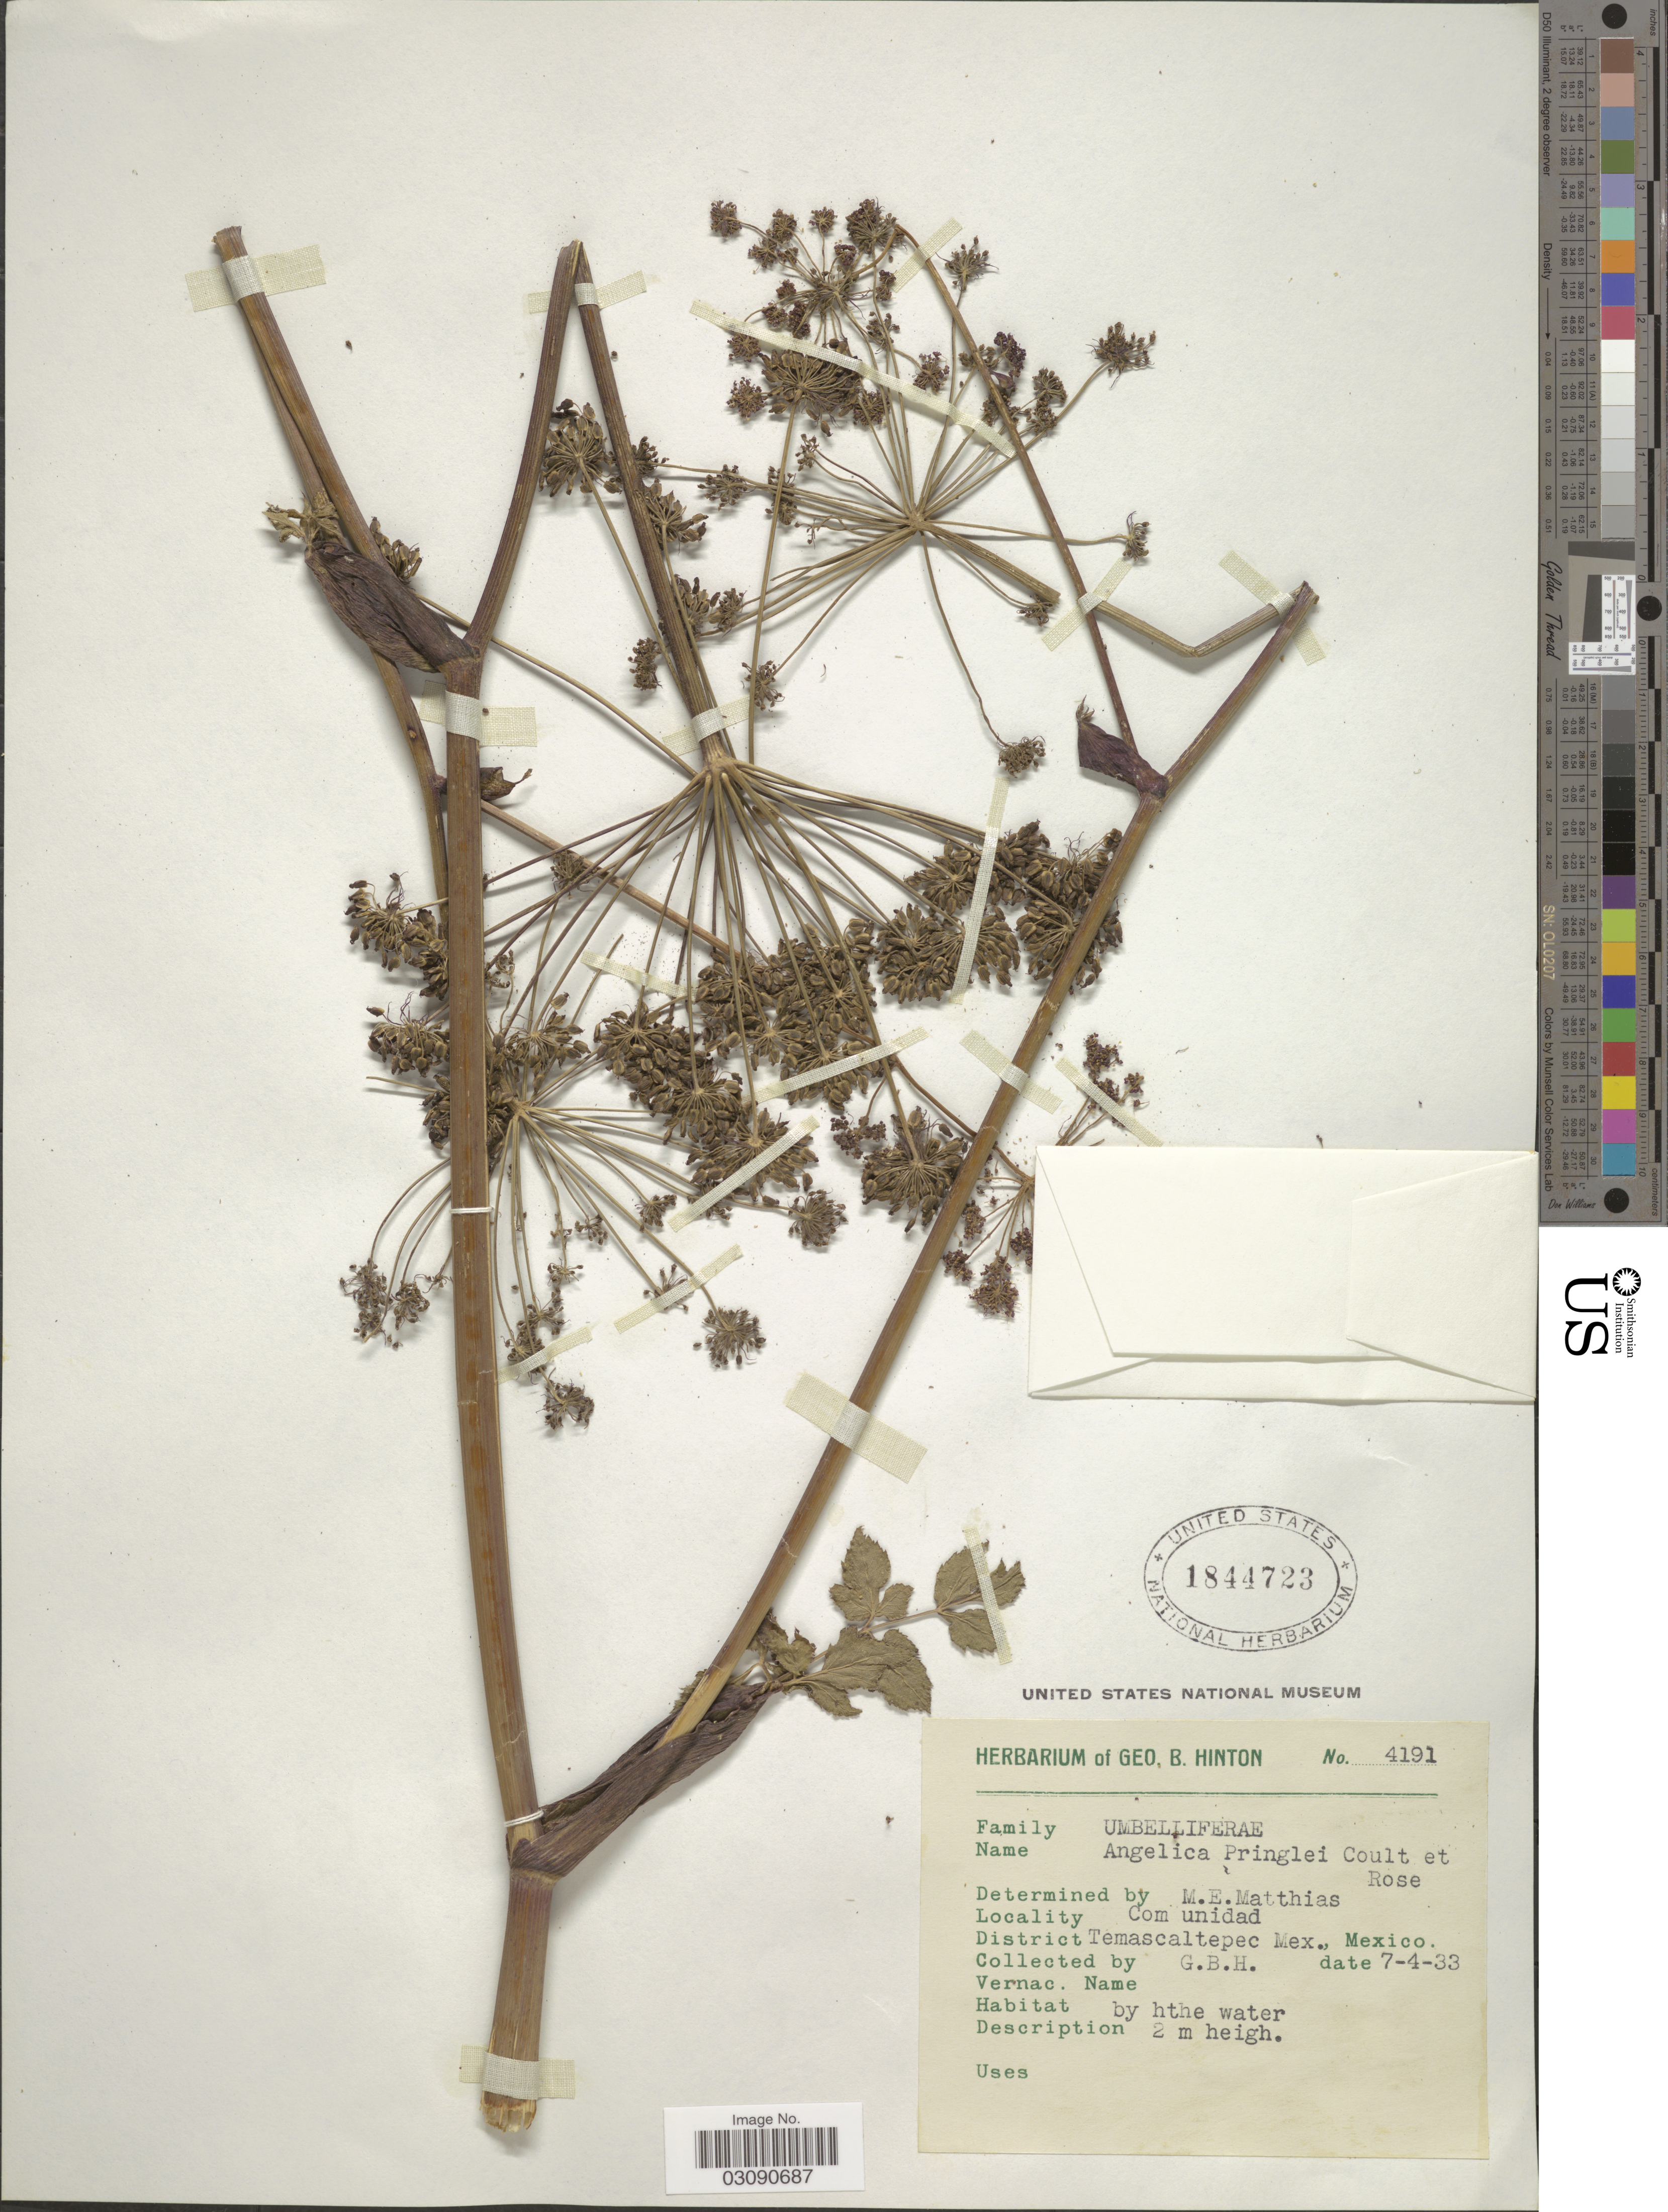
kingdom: Plantae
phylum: Tracheophyta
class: Magnoliopsida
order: Apiales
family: Apiaceae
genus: Angelica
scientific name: Angelica pringlei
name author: J.M. Coult. & Rose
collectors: G. B. Hinton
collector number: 4191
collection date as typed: Transcribed d/m/y: 7/4/33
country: Mexico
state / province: México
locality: Comunidad, District Temascaltepec Mex., Mexico.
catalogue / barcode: US 1844723